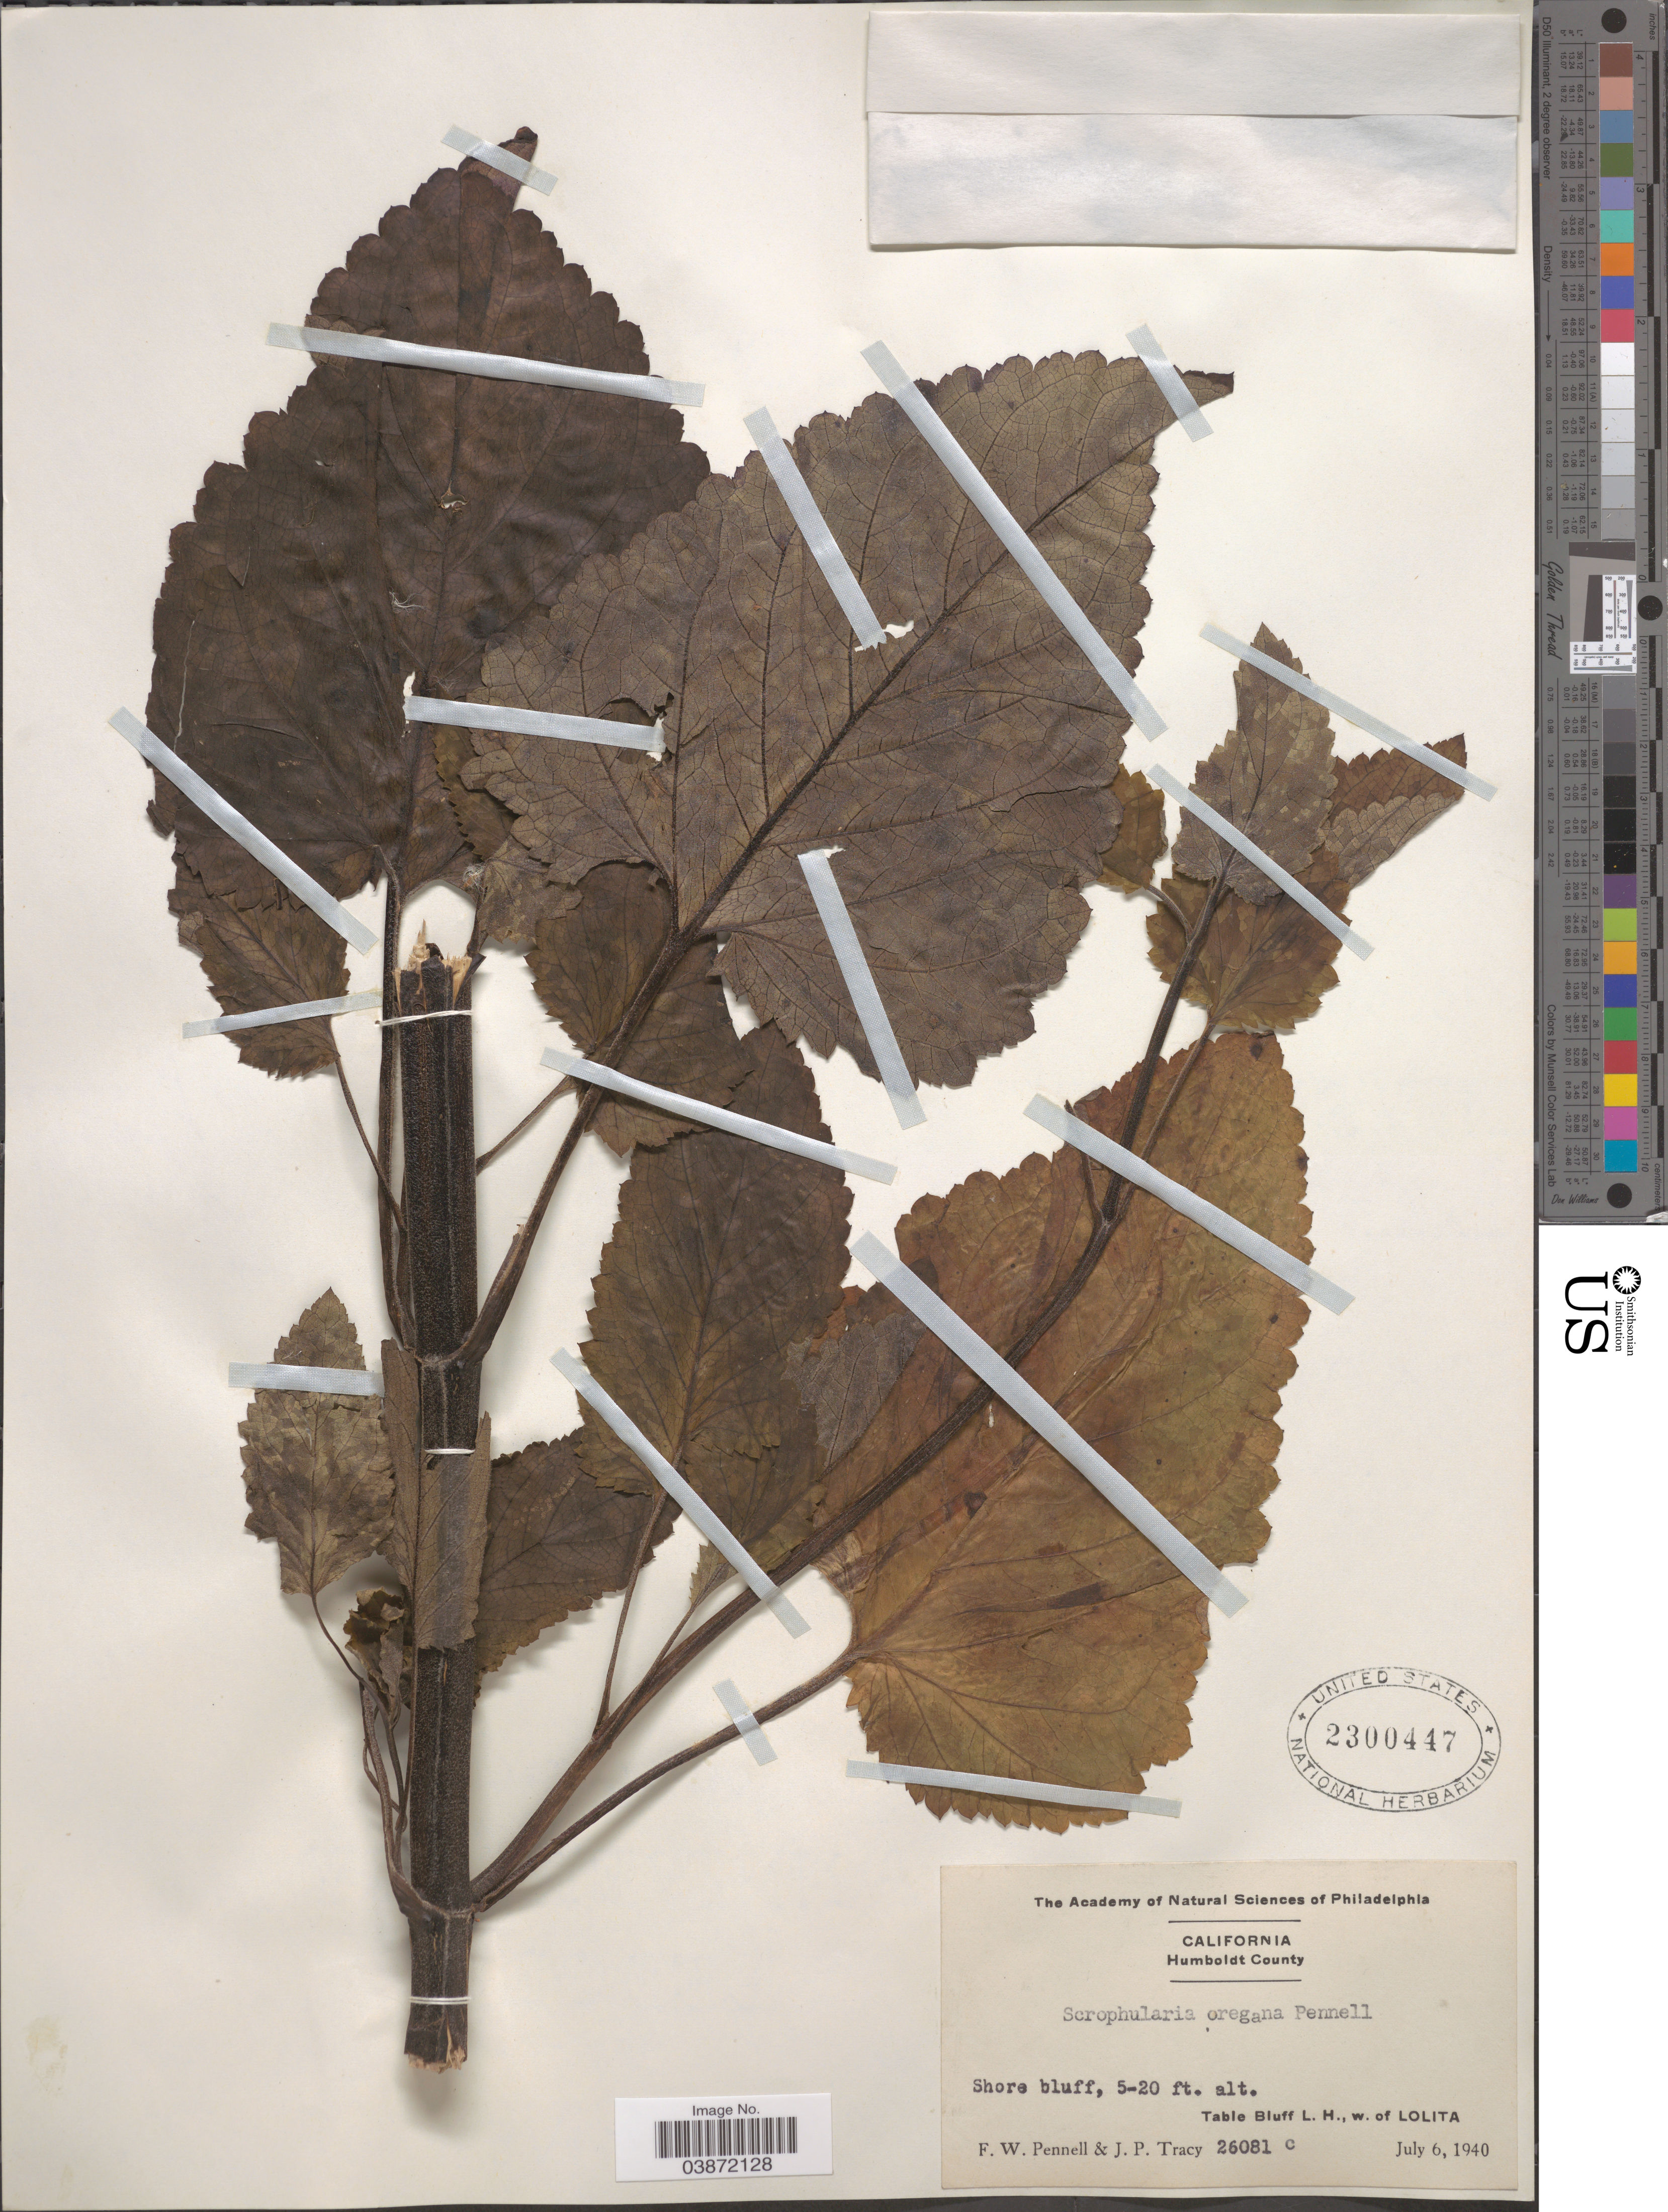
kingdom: Plantae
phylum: Tracheophyta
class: Magnoliopsida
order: Lamiales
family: Scrophulariaceae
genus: Scrophularia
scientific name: Scrophularia oregana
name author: Pennell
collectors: F. W. Pennell & J. Tracy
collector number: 26081c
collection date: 1940-07-06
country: United States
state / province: California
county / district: Humboldt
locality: Humboldt County. Shore bluff, Table Bluff L. H., w. of Lolita.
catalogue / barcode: US 2300447